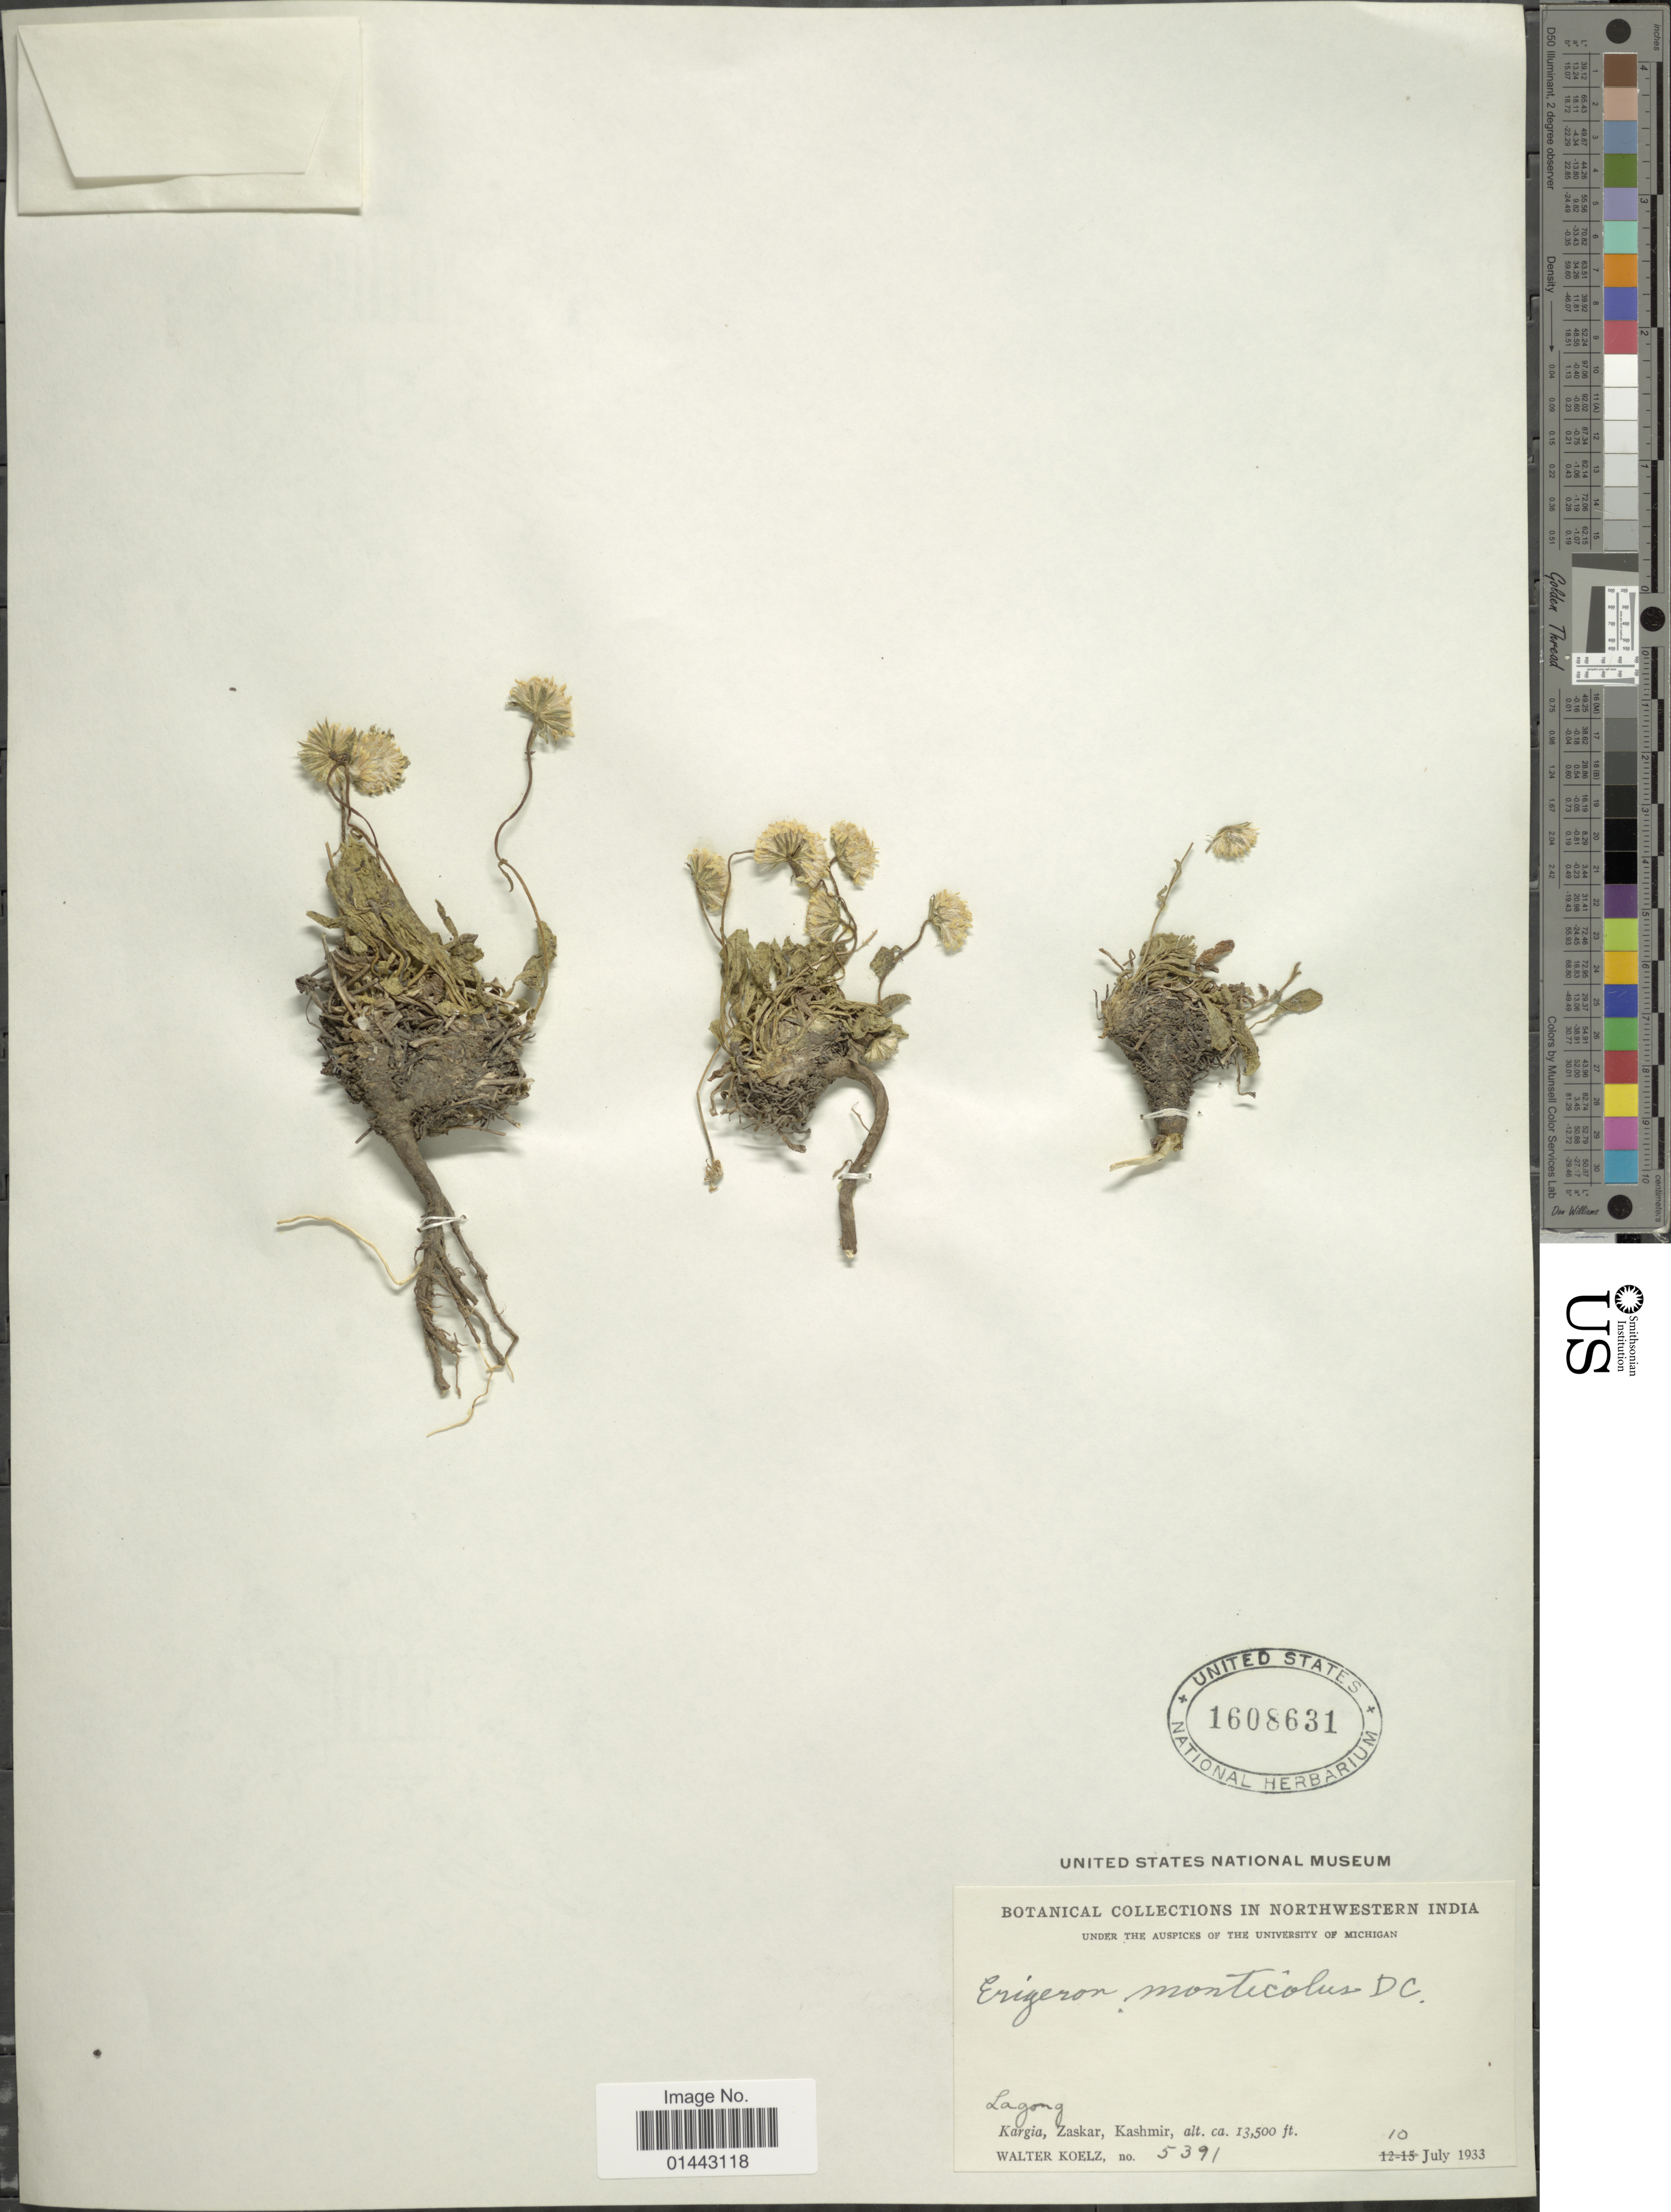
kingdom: Plantae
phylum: Tracheophyta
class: Magnoliopsida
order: Asterales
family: Asteraceae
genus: Erigeron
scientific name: Erigeron monticolus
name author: DC.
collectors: W. N. Koelz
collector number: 5391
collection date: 1933-07-10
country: India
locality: Northwestern India, Lagong, Kargia, Zaskar, Kashmir.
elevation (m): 4115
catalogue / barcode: US 1608631